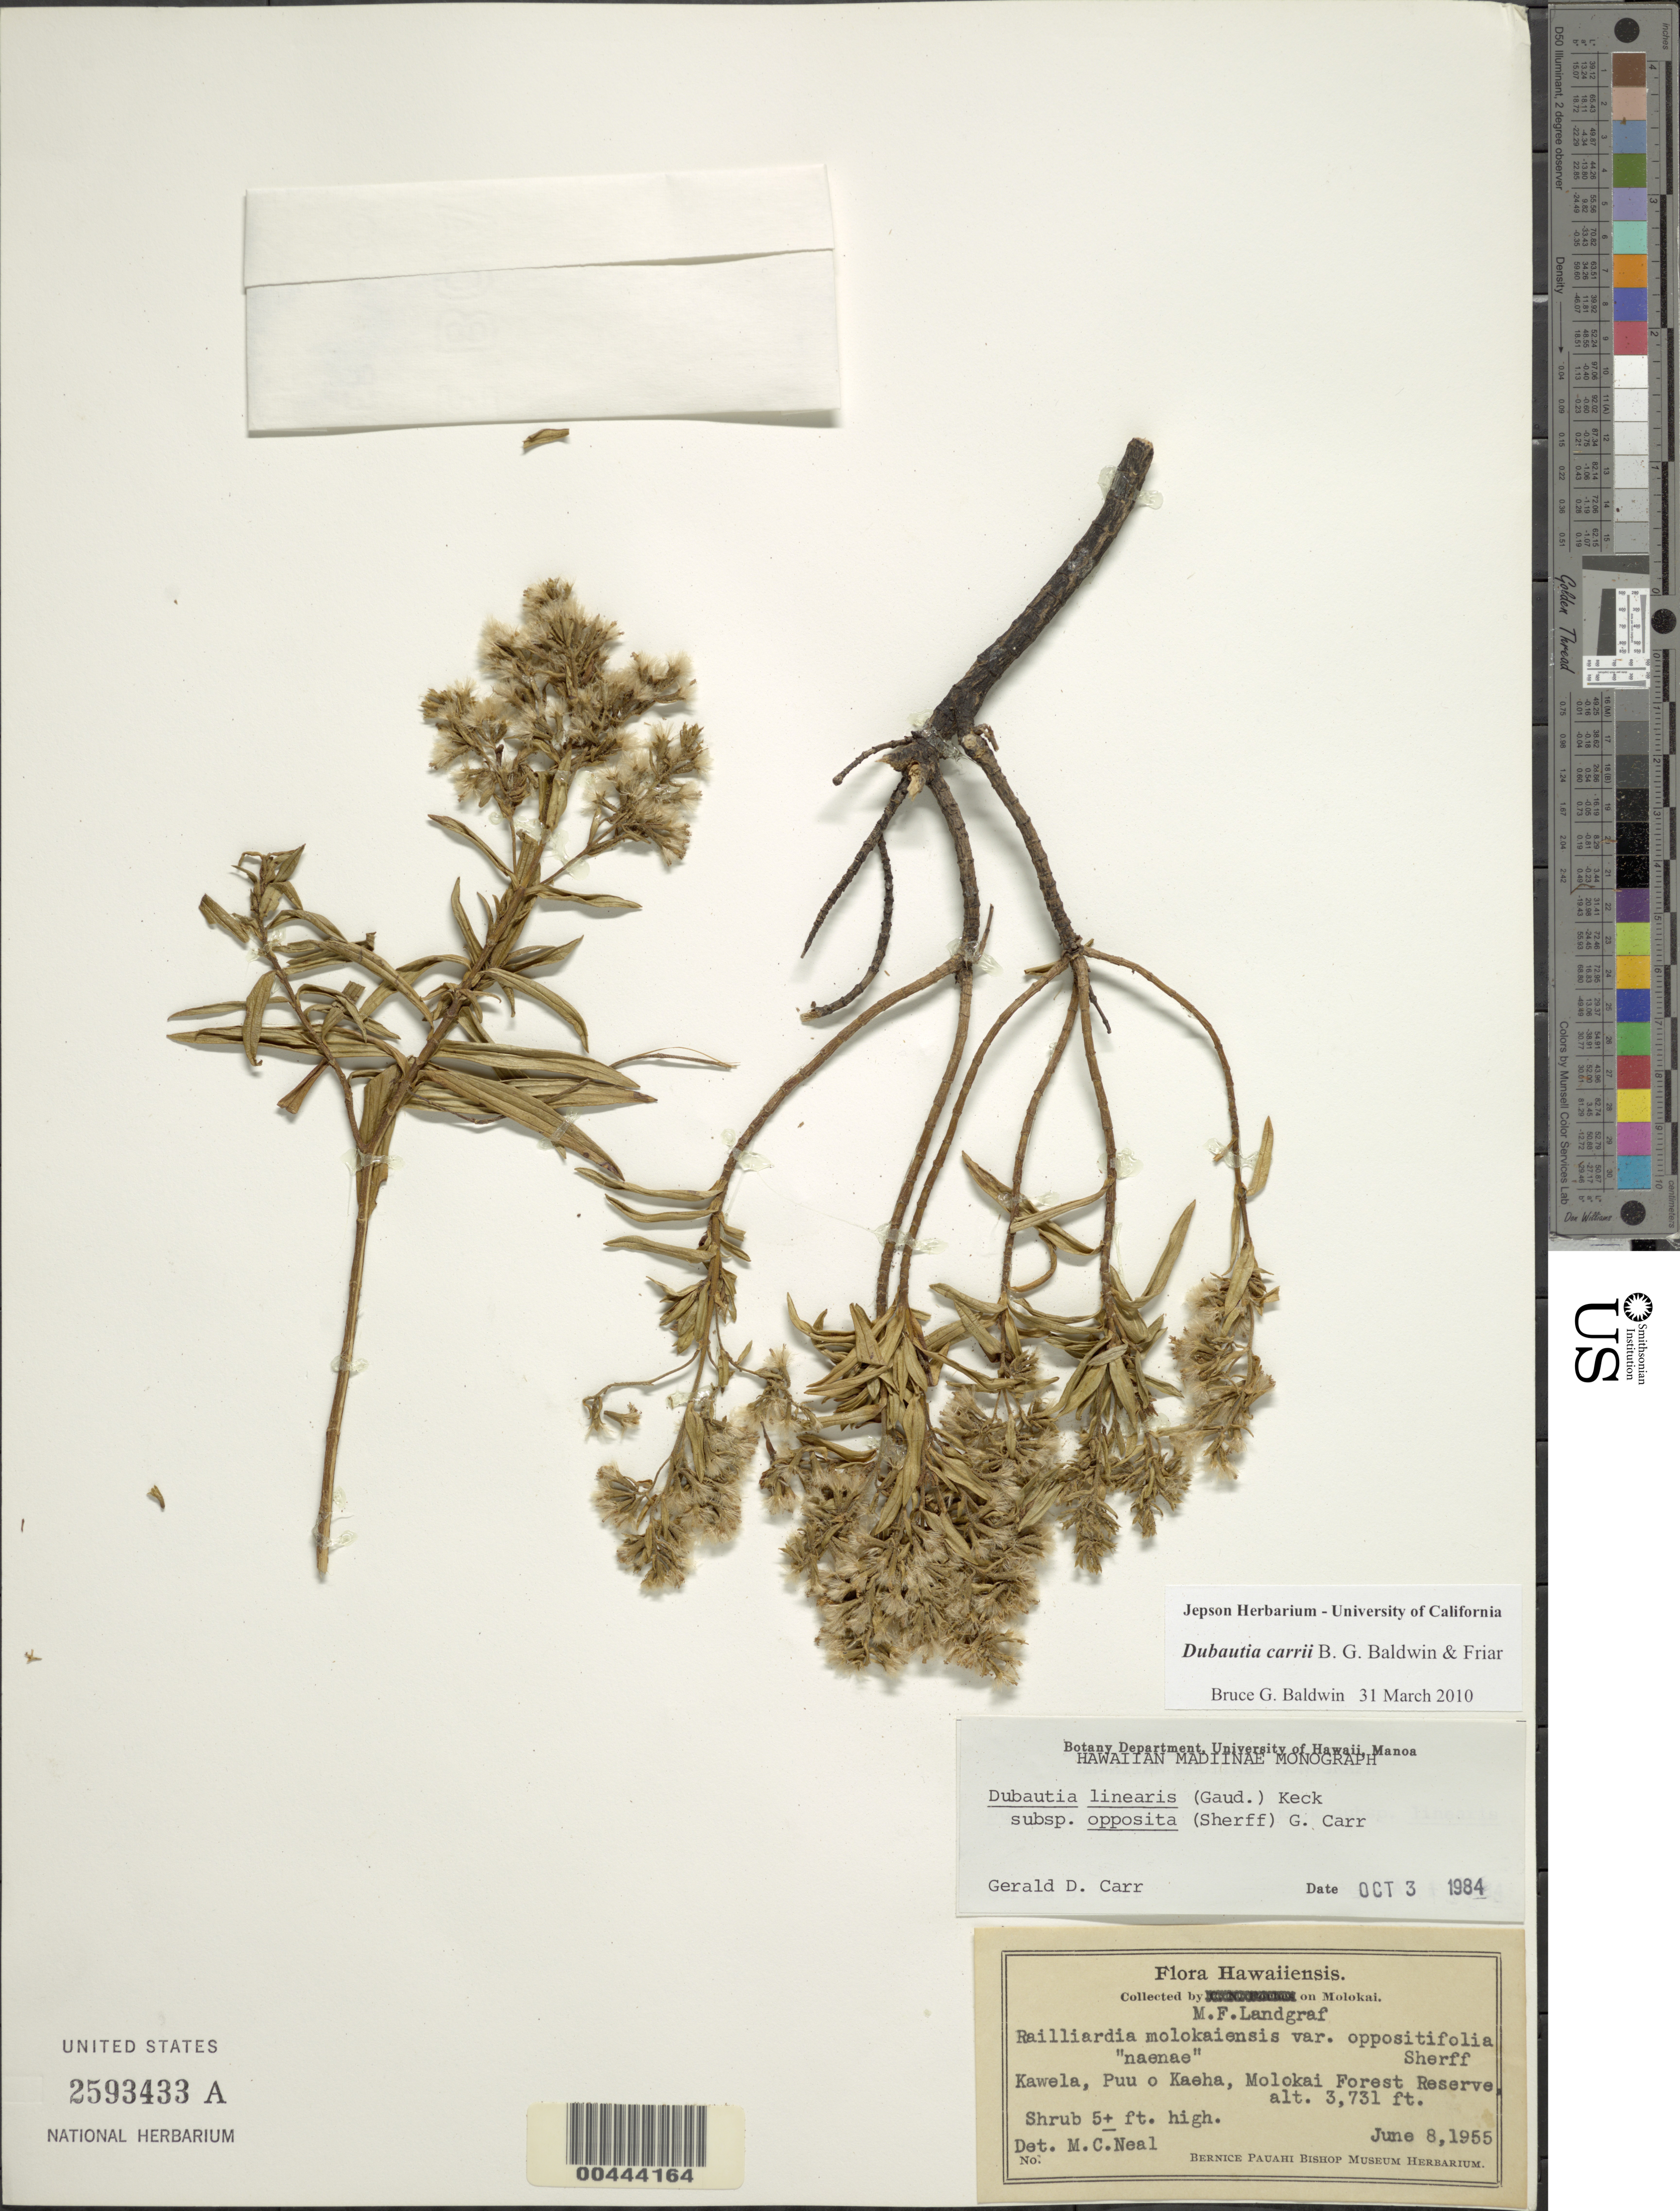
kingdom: Plantae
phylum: Tracheophyta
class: Magnoliopsida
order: Asterales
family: Asteraceae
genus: Dubautia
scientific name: Dubautia carrii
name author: B.G. Baldwin & Friar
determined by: Baldwin, B. G.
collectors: M. Landgraf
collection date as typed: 8 Jun 1955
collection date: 1955-06-08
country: United States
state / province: Hawaii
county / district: Maui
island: Moloka'i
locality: Kawela, Puu o Kaeha, Molokai Forest Reserve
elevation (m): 1137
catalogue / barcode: US 2593433A